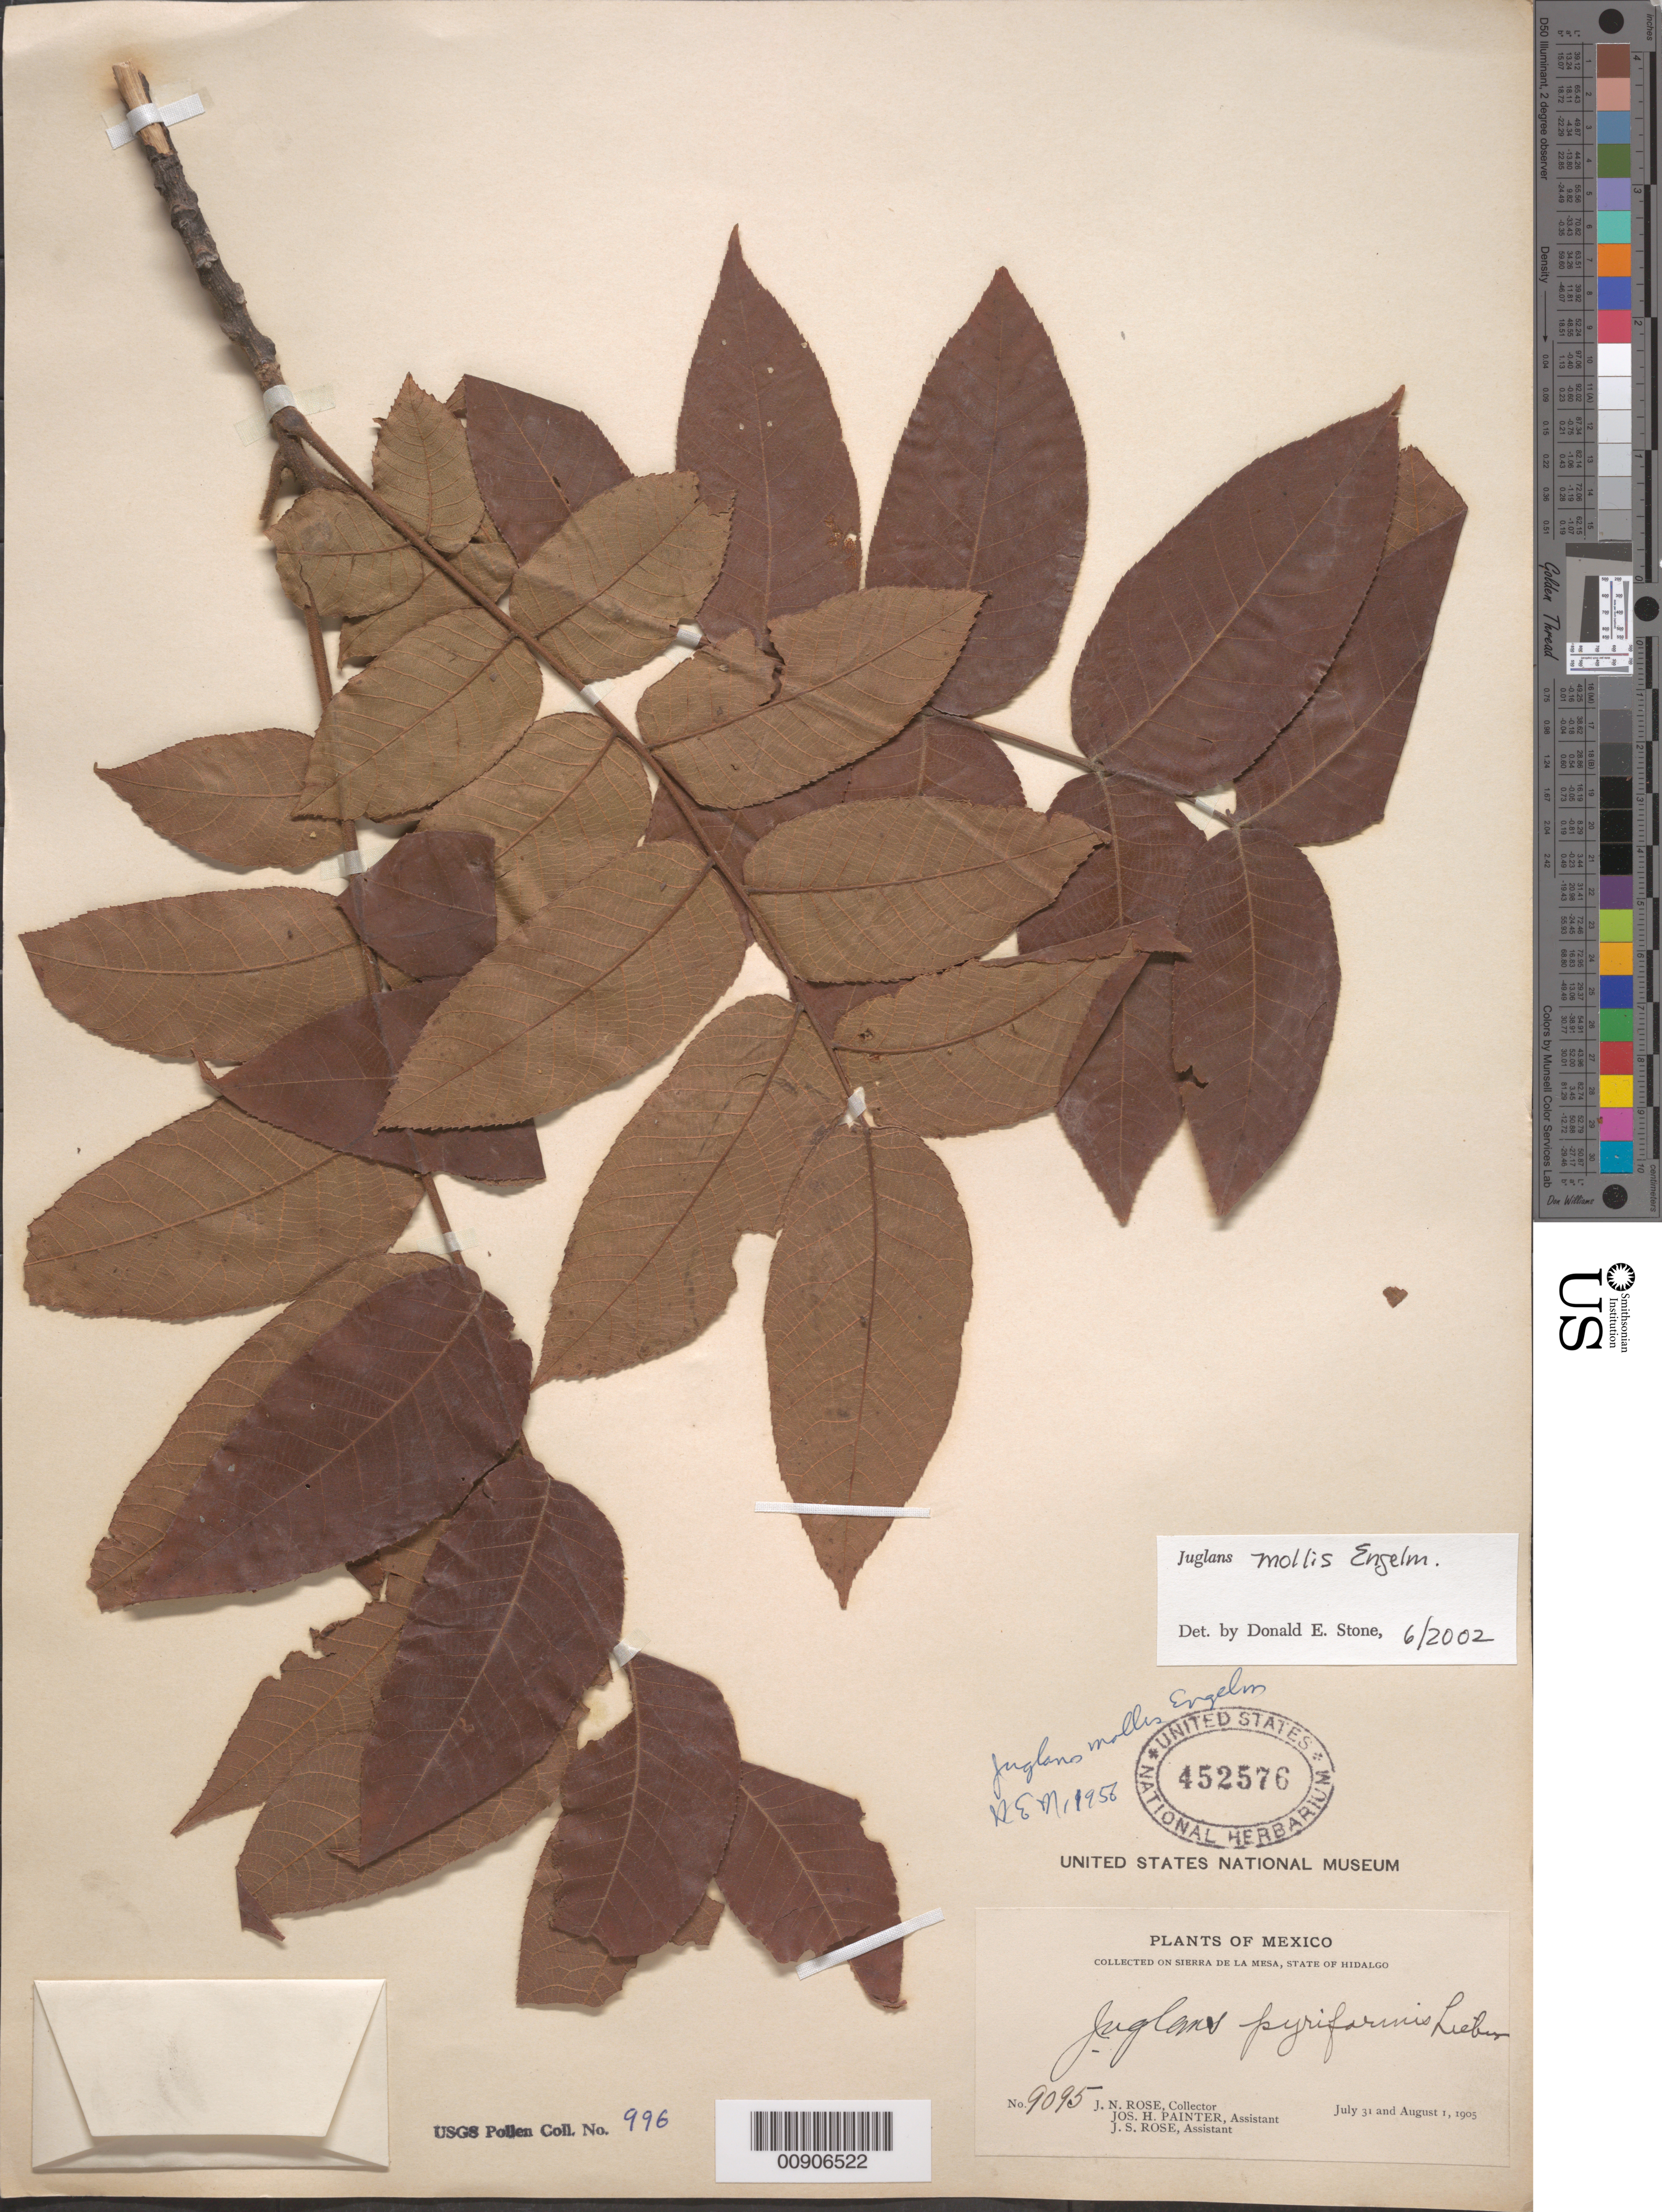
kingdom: Plantae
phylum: Tracheophyta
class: Magnoliopsida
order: Fagales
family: Juglandaceae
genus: Juglans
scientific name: Juglans mollis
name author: Engelm. ex Hemsl.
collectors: J. N. Rose, J. H. Painter & J. S. Rose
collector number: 9095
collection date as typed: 31 Jul 1905 to 01 Aug 1905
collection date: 1905-07-31/1905-08-01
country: Mexico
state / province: Hidalgo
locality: Sierra de la Mesa, State of Hidalgo.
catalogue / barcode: US 452576